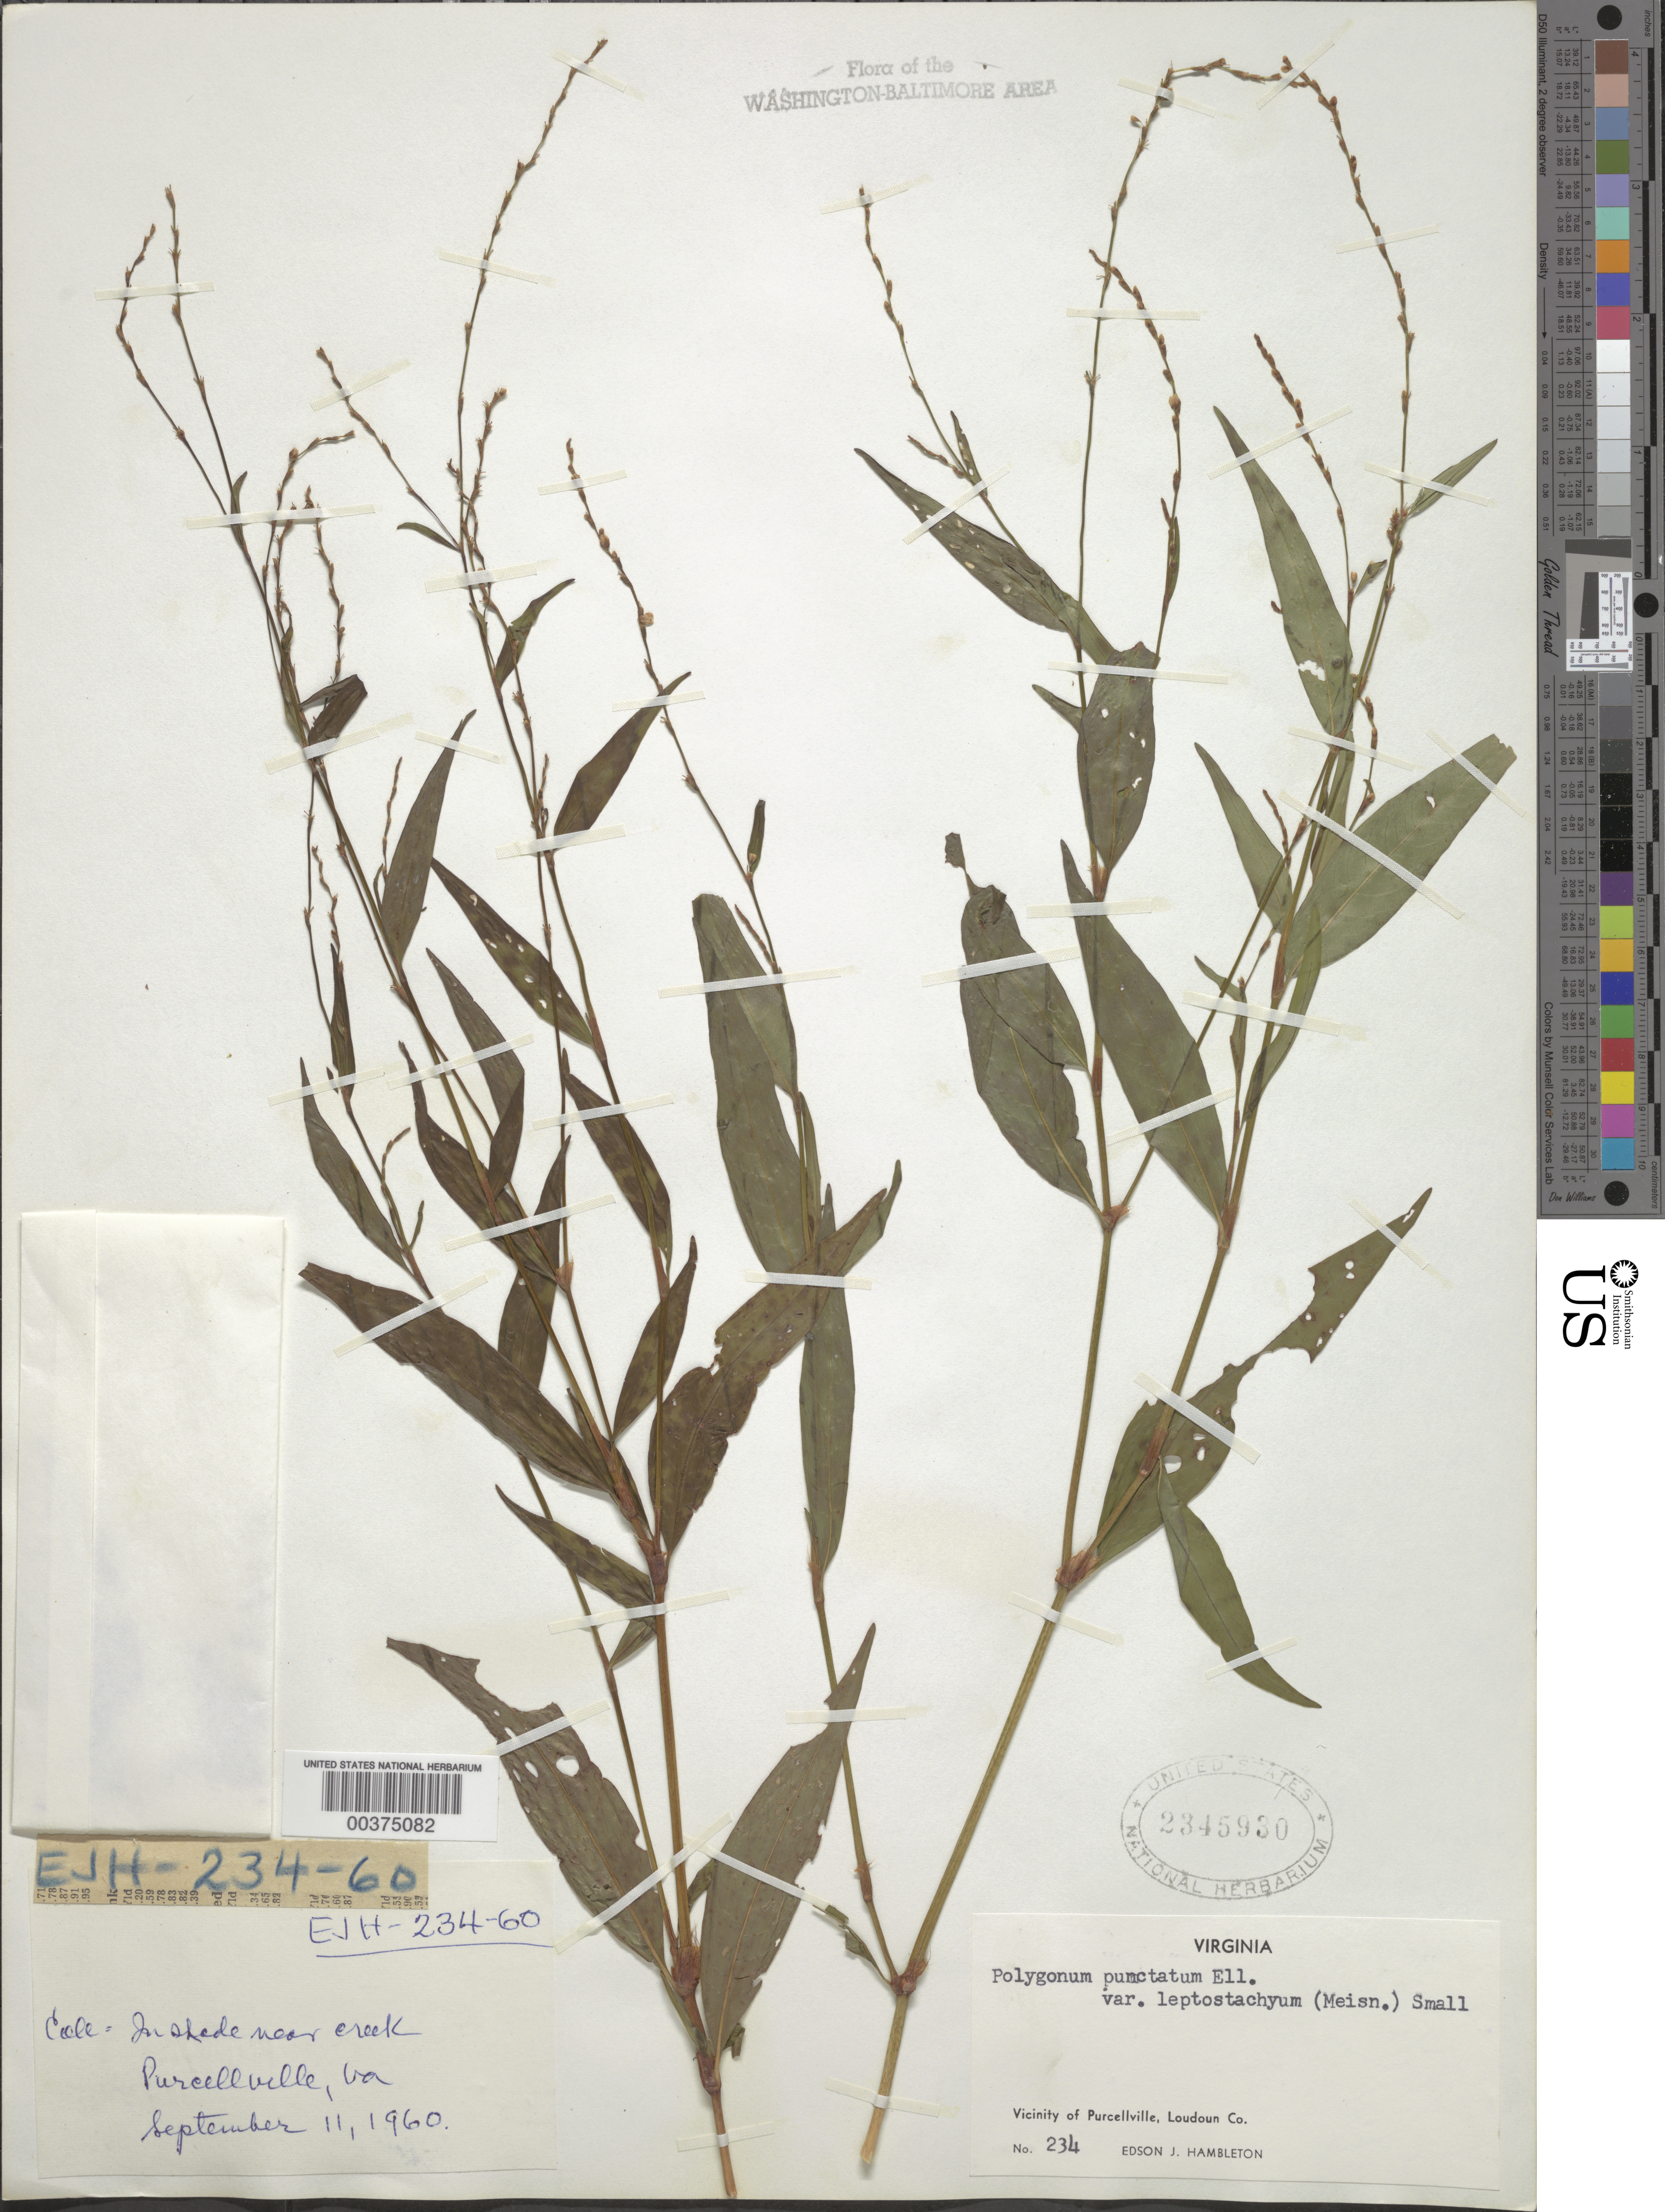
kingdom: Plantae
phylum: Tracheophyta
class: Magnoliopsida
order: Caryophyllales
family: Polygonaceae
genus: Persicaria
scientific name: Persicaria punctata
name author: (Elliott) Small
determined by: Atha, D. E.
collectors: E. Hambleton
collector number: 234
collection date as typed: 11 Sep 1960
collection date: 1960-09-11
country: United States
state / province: Virginia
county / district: Loudoun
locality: Purcellville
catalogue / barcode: US 2345930